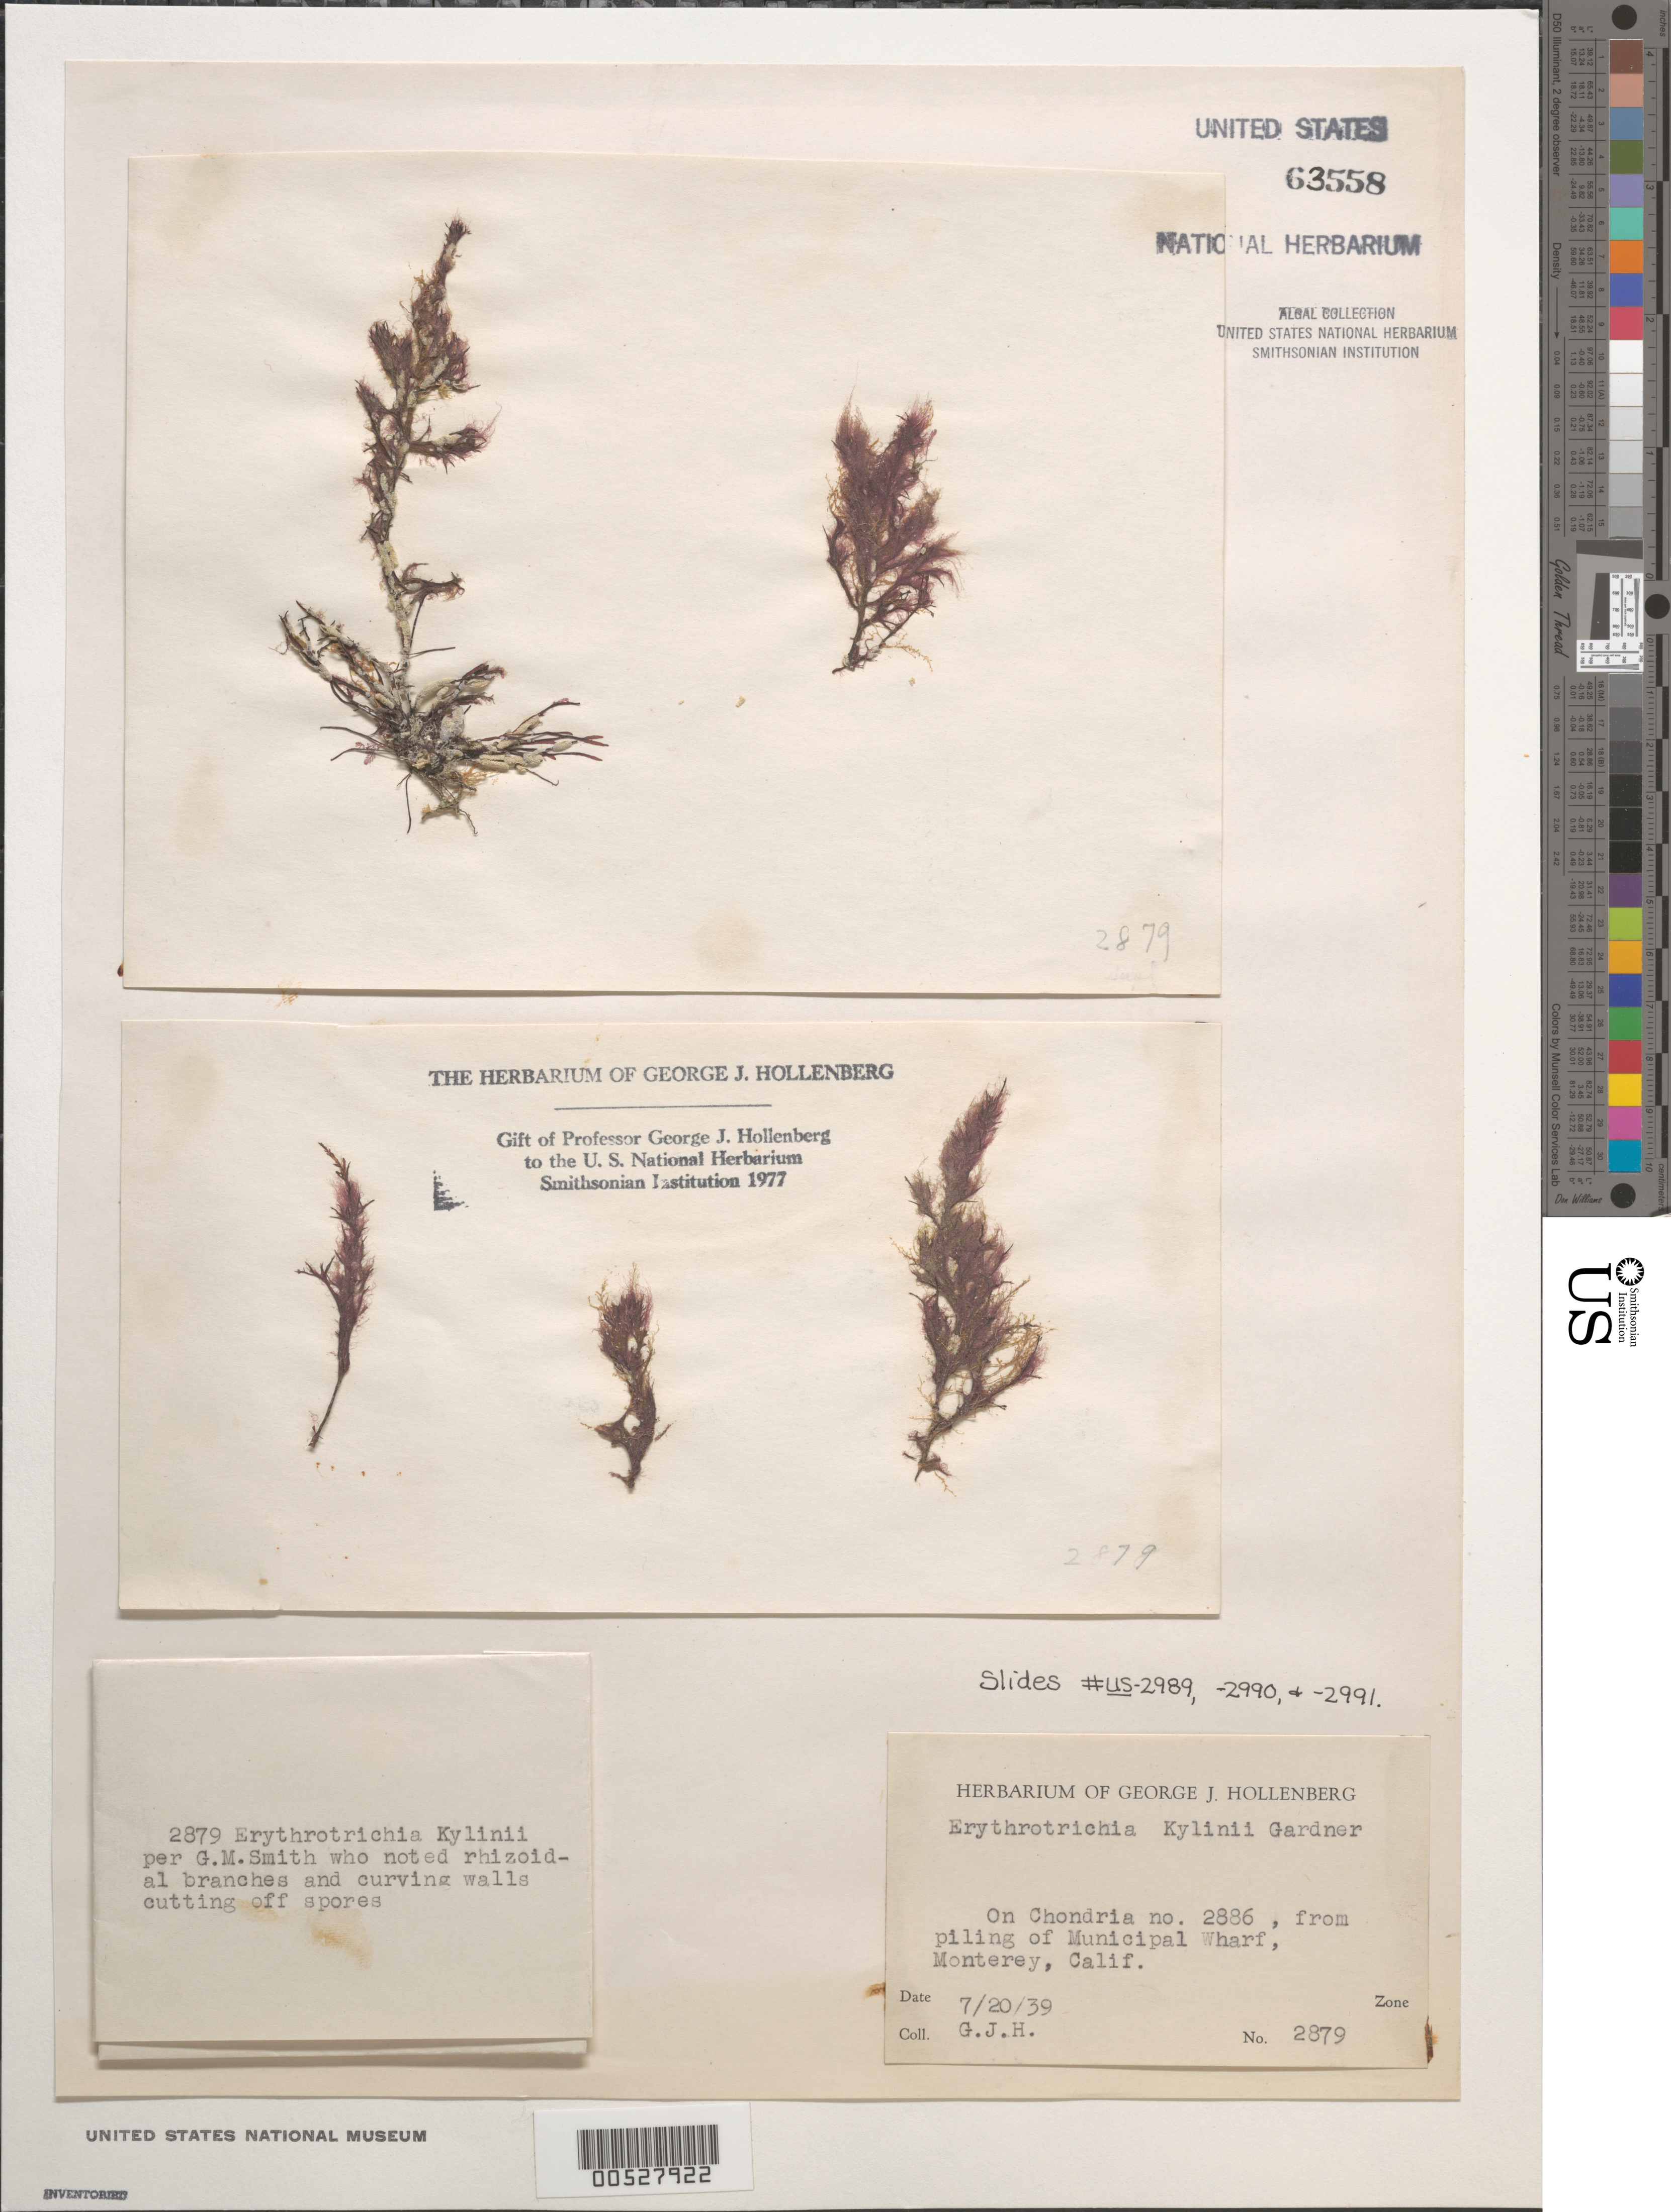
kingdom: Plantae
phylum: Rhodophyta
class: Compsopogonophyceae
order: Erythropeltidales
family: Erythrotrichiaceae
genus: Erythrotrichia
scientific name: Erythrotrichia kylinii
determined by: Hollenberg, George J.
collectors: G. Hollenberg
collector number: GJH 2879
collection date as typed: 20 Jul 1939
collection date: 1939-07-20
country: United States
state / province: California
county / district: Monterey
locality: Monterey, Municipal Wharf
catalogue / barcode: US 63558